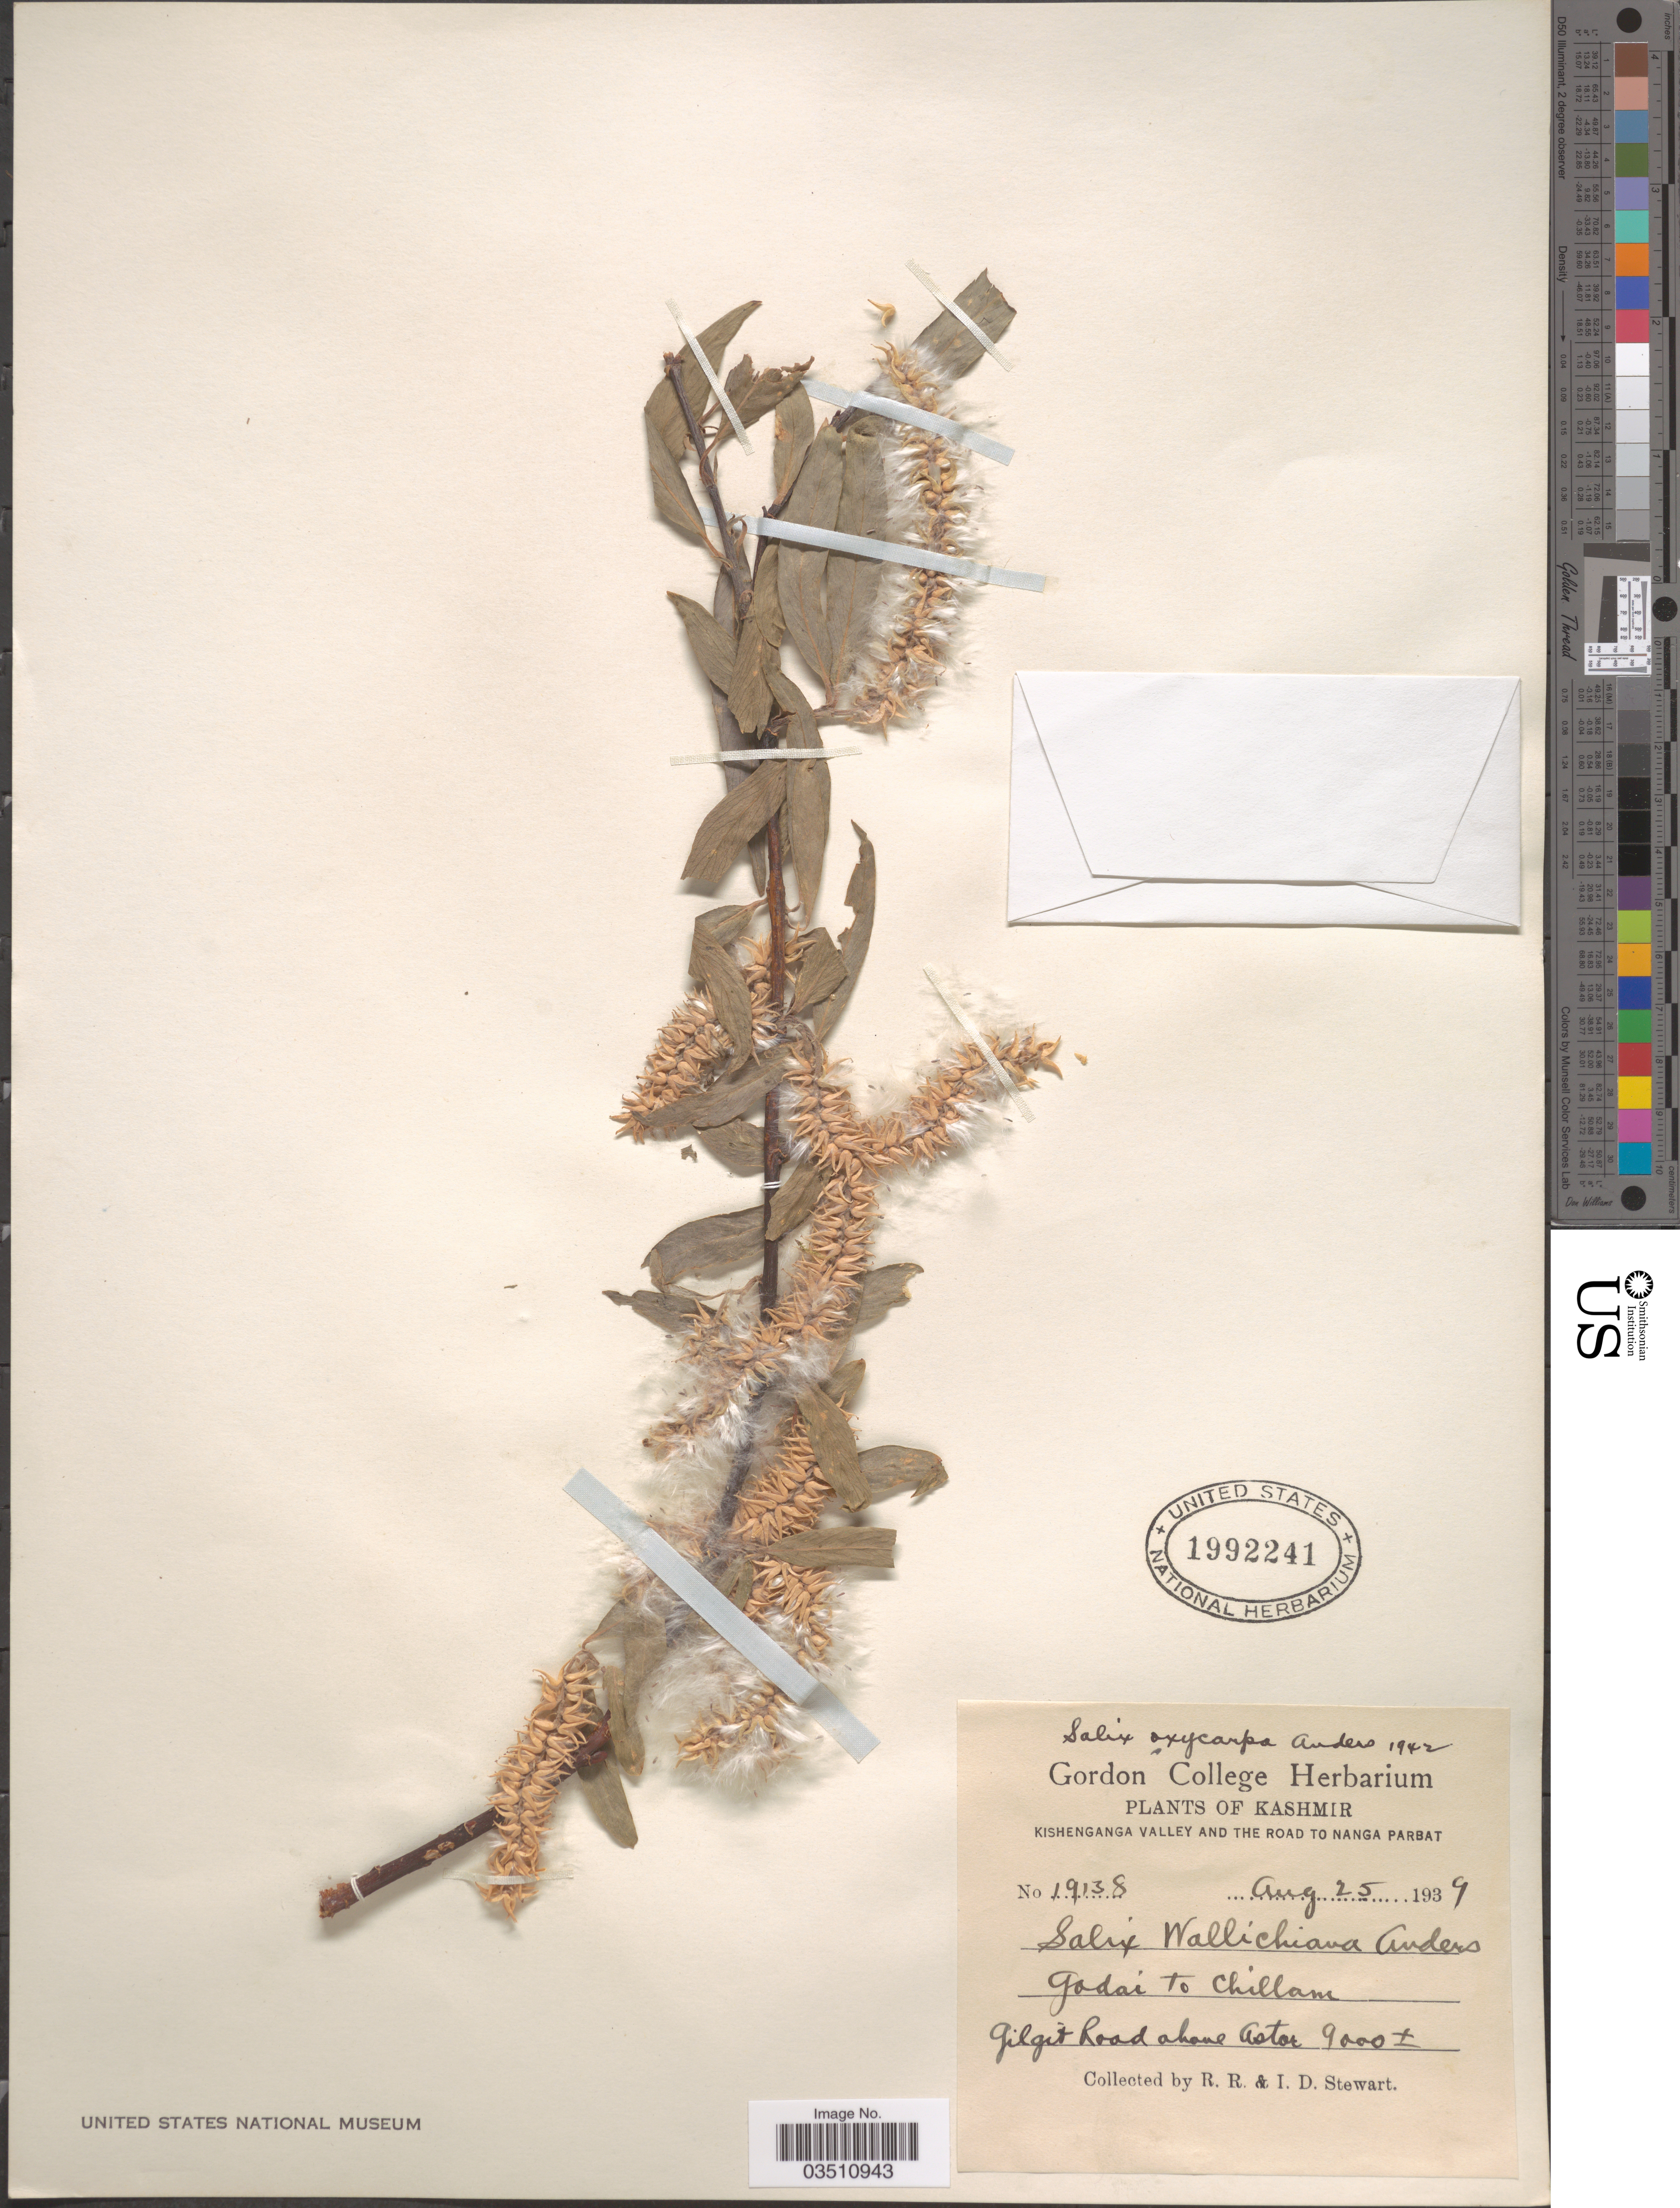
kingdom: Plantae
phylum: Tracheophyta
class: Magnoliopsida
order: Malpighiales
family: Salicaceae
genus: Salix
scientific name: Salix oxycarpa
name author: Andersson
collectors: R. Stewart & I. Stewart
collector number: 19138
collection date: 1939-08-25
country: India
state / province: Jammu and Kashmir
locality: Kashmir. Kishenganga Valley and the road to Nanga Parbat. Godai to Chillam.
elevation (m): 2743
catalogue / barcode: US 1992241